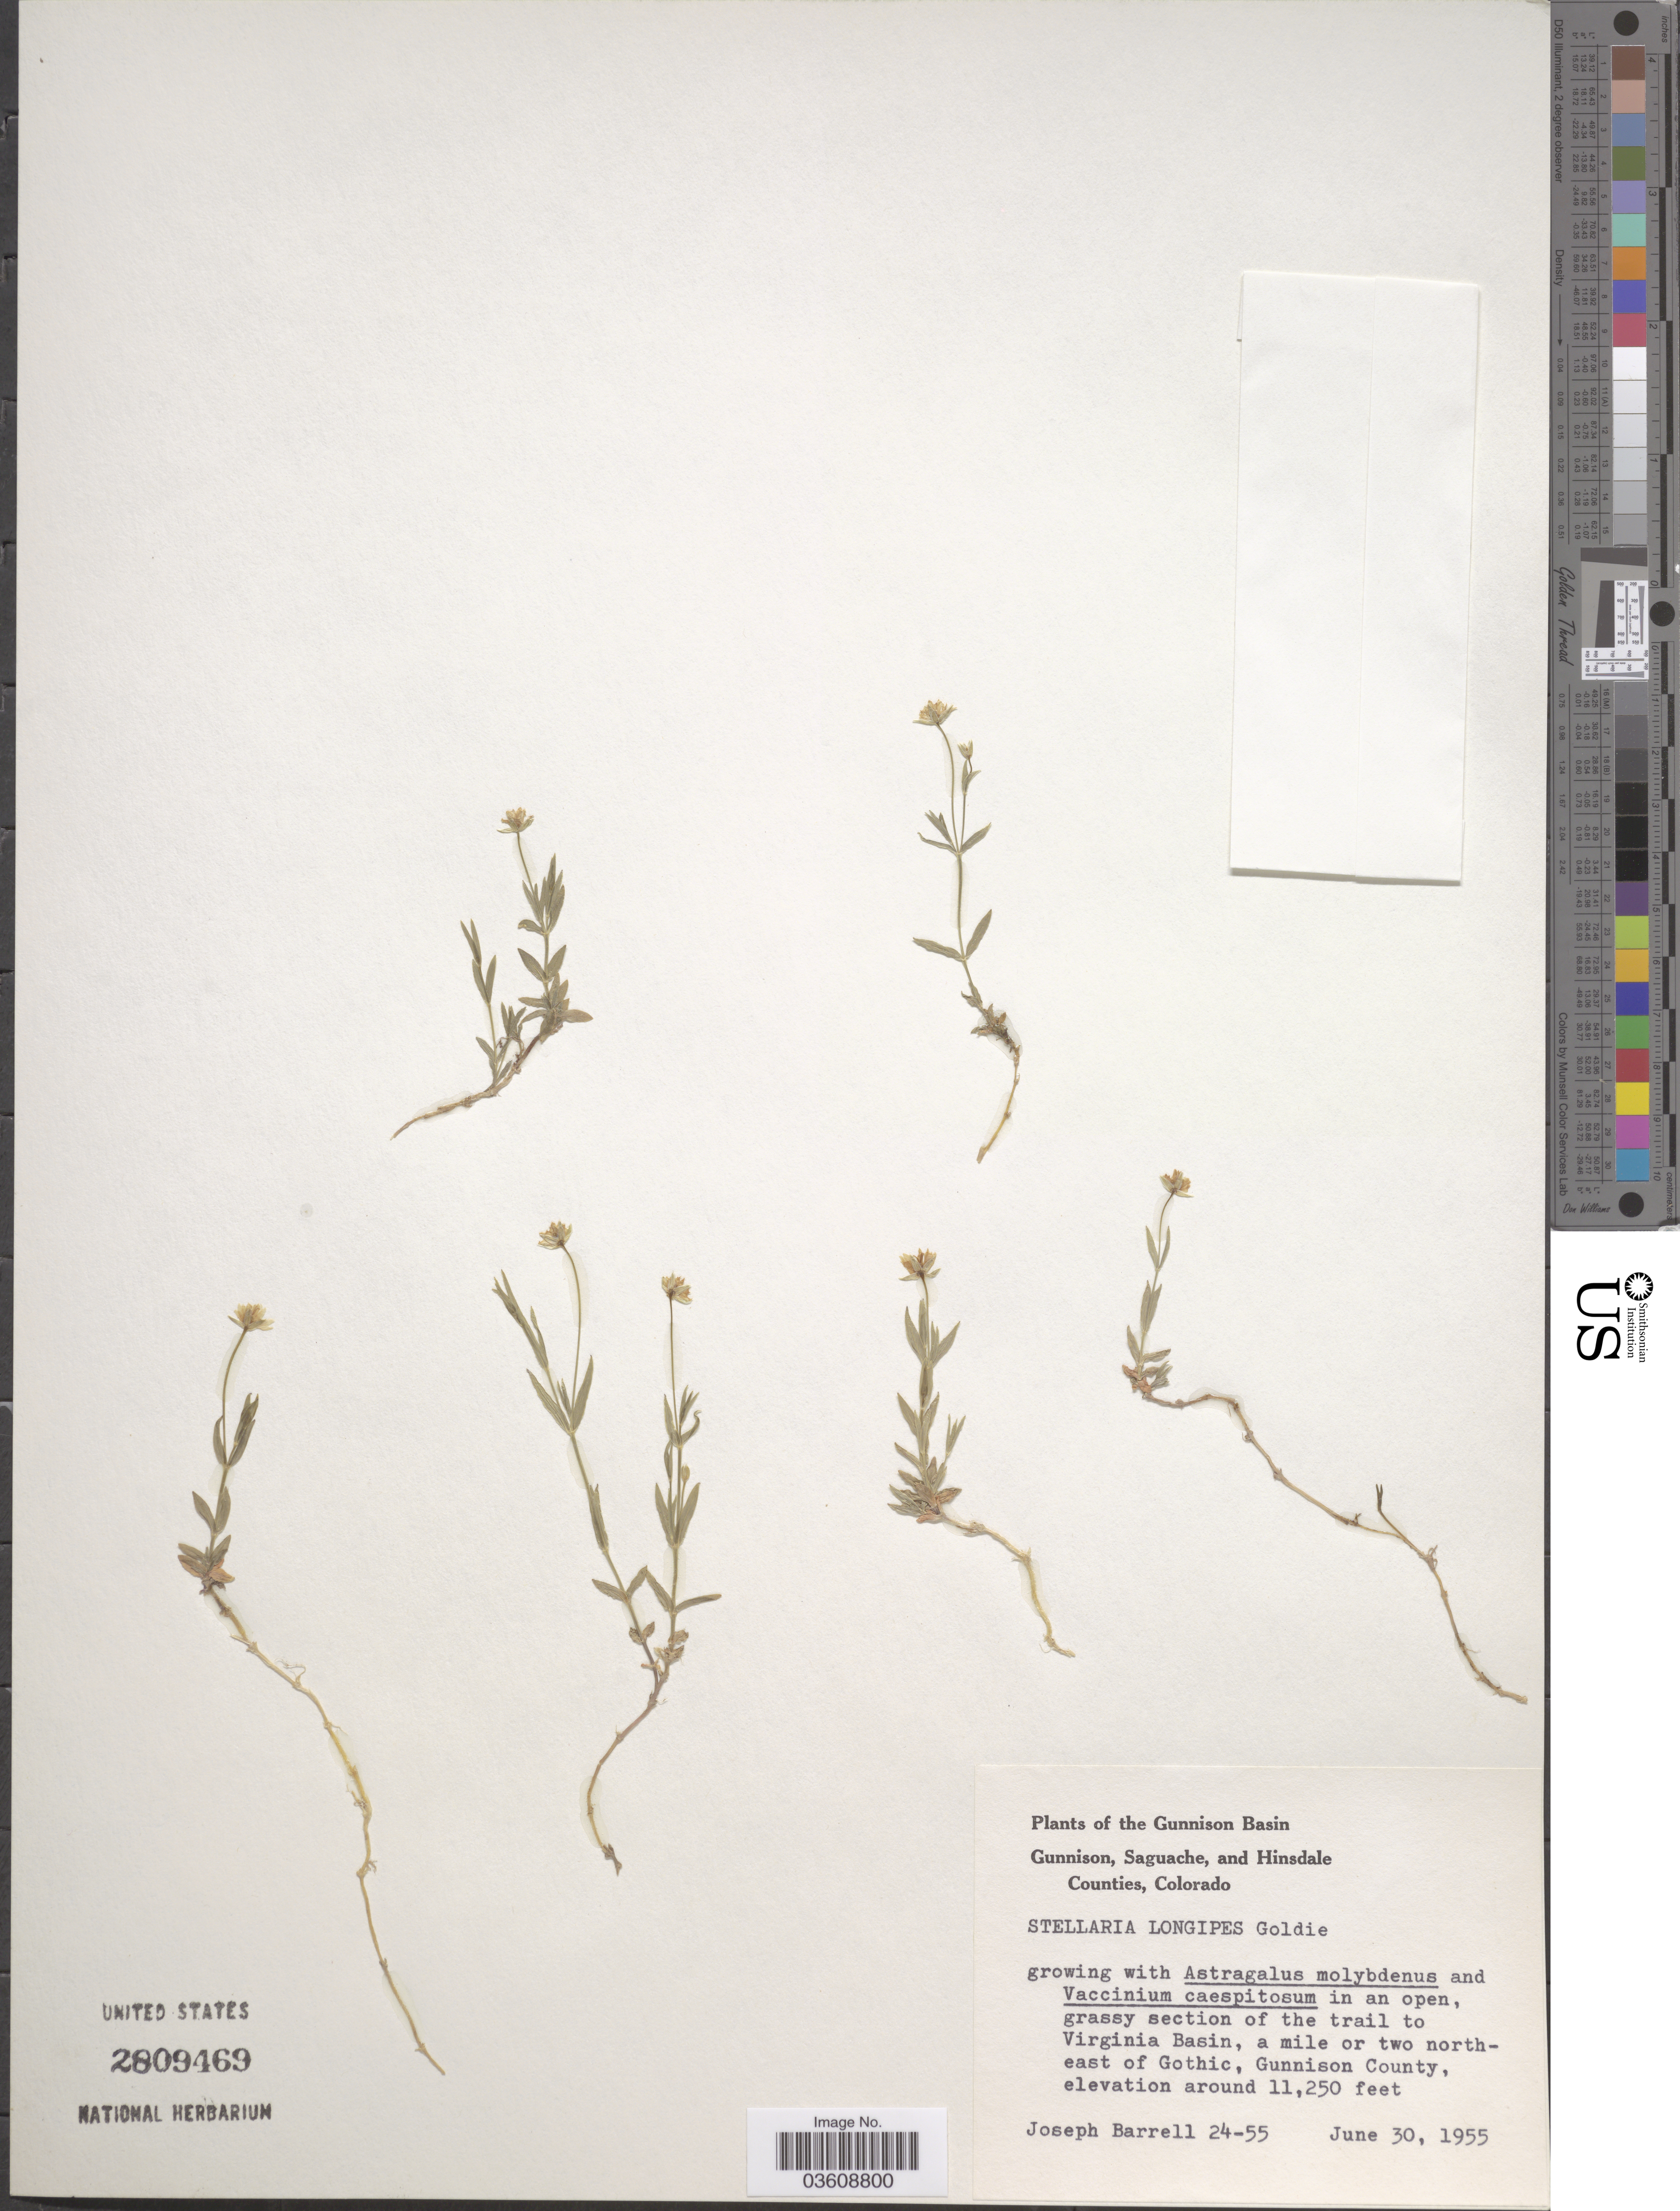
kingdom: Plantae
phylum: Tracheophyta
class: Magnoliopsida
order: Caryophyllales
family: Caryophyllaceae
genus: Stellaria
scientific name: Stellaria longipes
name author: Goldie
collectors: J. Barrell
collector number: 24-55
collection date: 1955-06-30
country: United States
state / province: Colorado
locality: The Gunnison Basin. Grassy section of the trail to Virginia Basin, a mile or two northeast of Gothic, Gunnison County.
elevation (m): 3429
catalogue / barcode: US 2809469